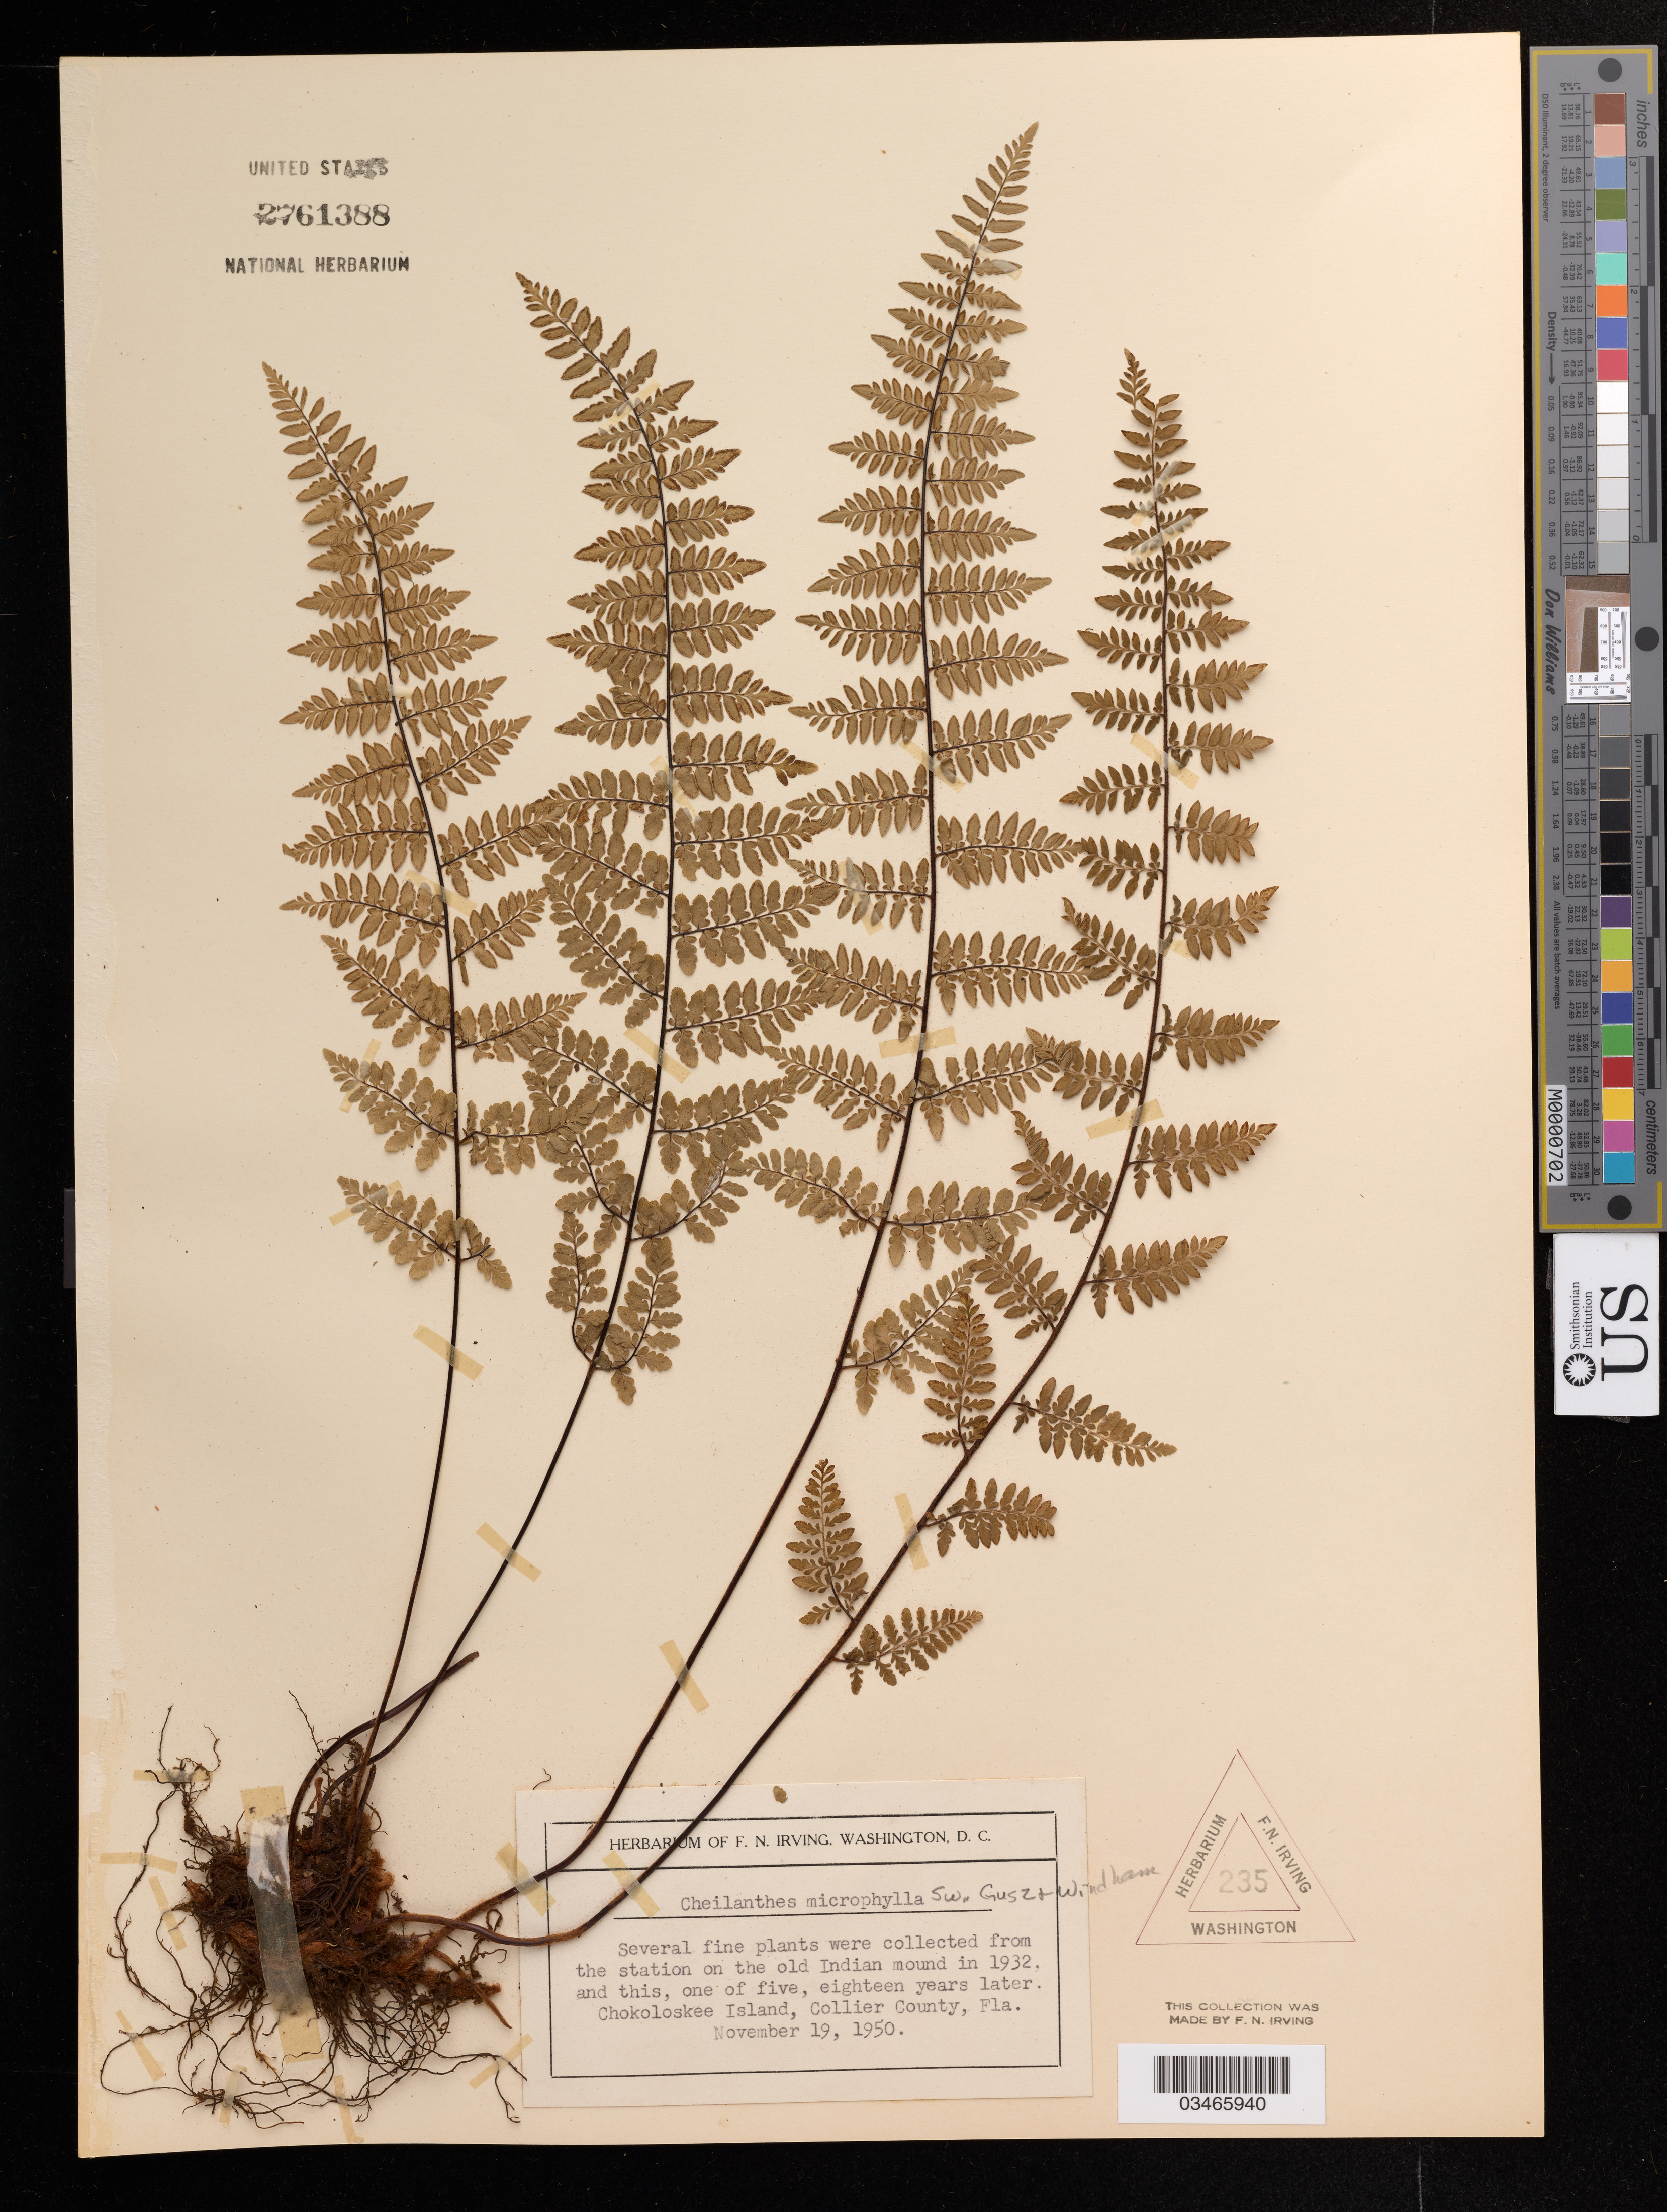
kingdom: Plantae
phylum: Tracheophyta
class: Polypodiopsida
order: Polypodiales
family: Pteridaceae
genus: Cheilanthes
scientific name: Cheilanthes microphylla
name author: (Sw.) Sw.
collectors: F. Irving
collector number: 235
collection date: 1950-11-19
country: United States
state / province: Florida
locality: Chokoloskee Island, Collier County.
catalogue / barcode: US 2761388